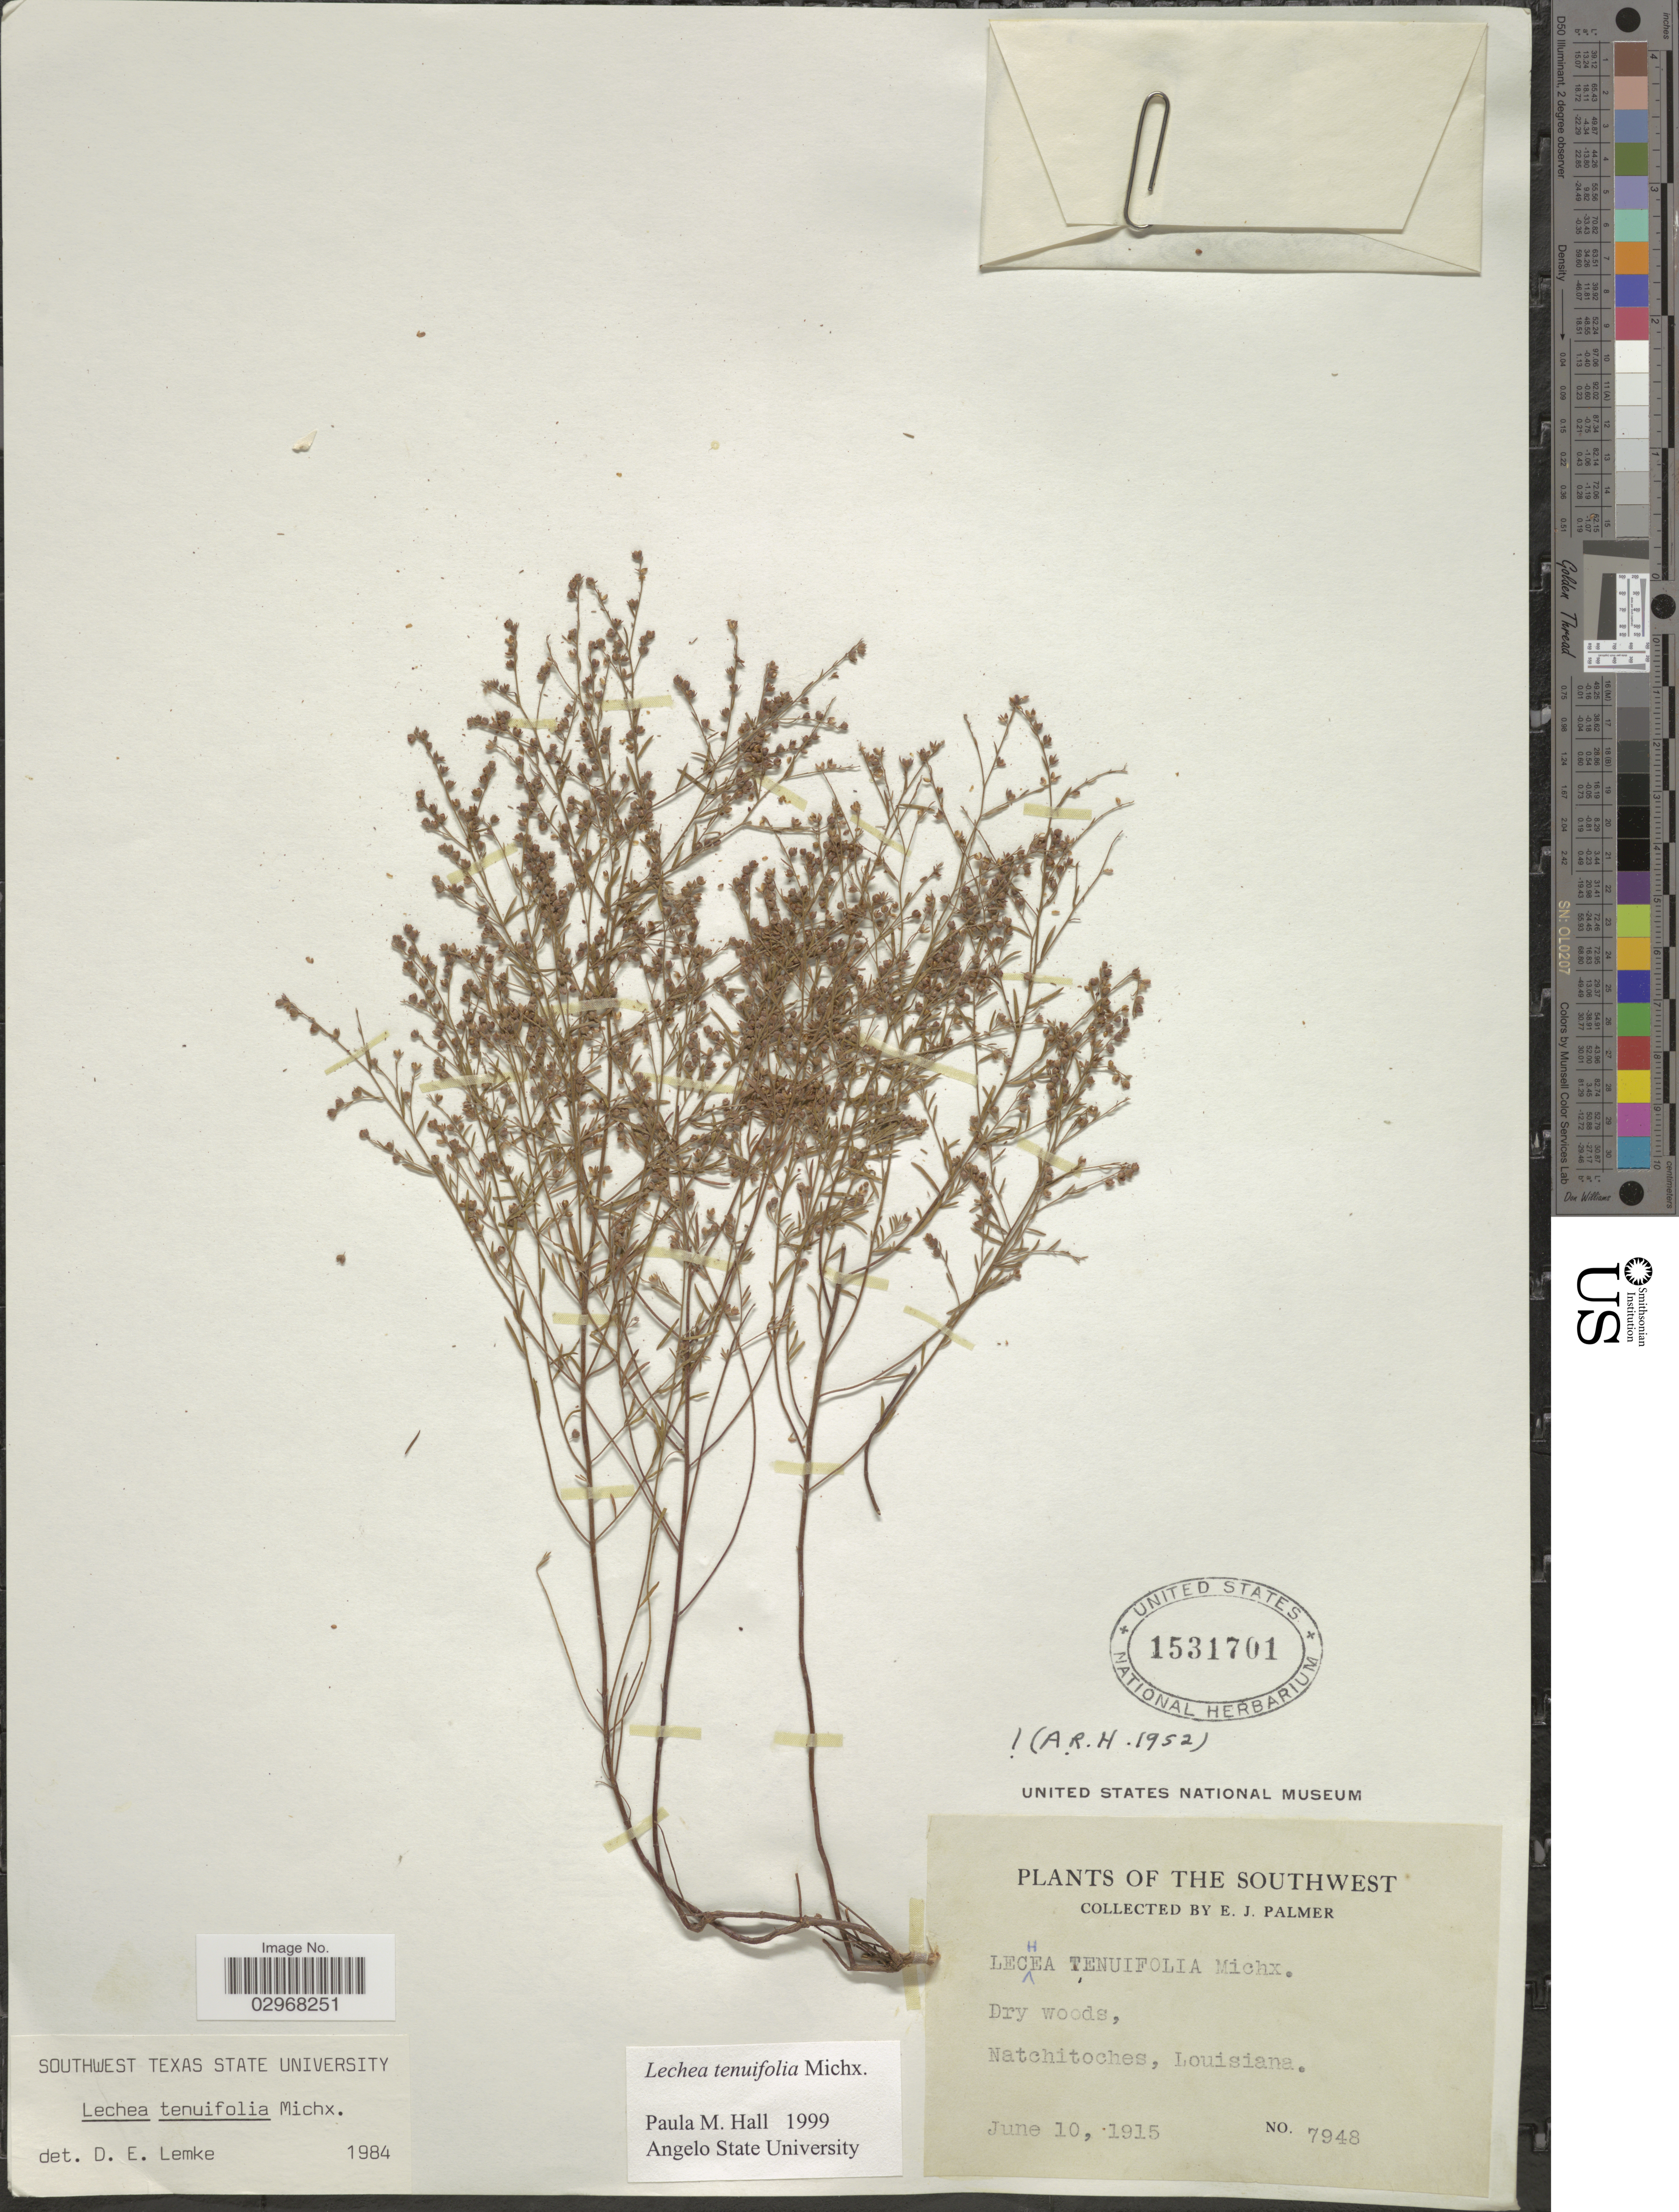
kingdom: Plantae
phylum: Tracheophyta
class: Magnoliopsida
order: Malvales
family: Cistaceae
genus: Lechea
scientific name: Lechea tenuifolia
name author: Michx.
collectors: E. J. Palmer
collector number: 7948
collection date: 1915-06-10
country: United States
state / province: Louisiana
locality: Southwest. Dry woods, Natchitoches.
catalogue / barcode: US 1531701